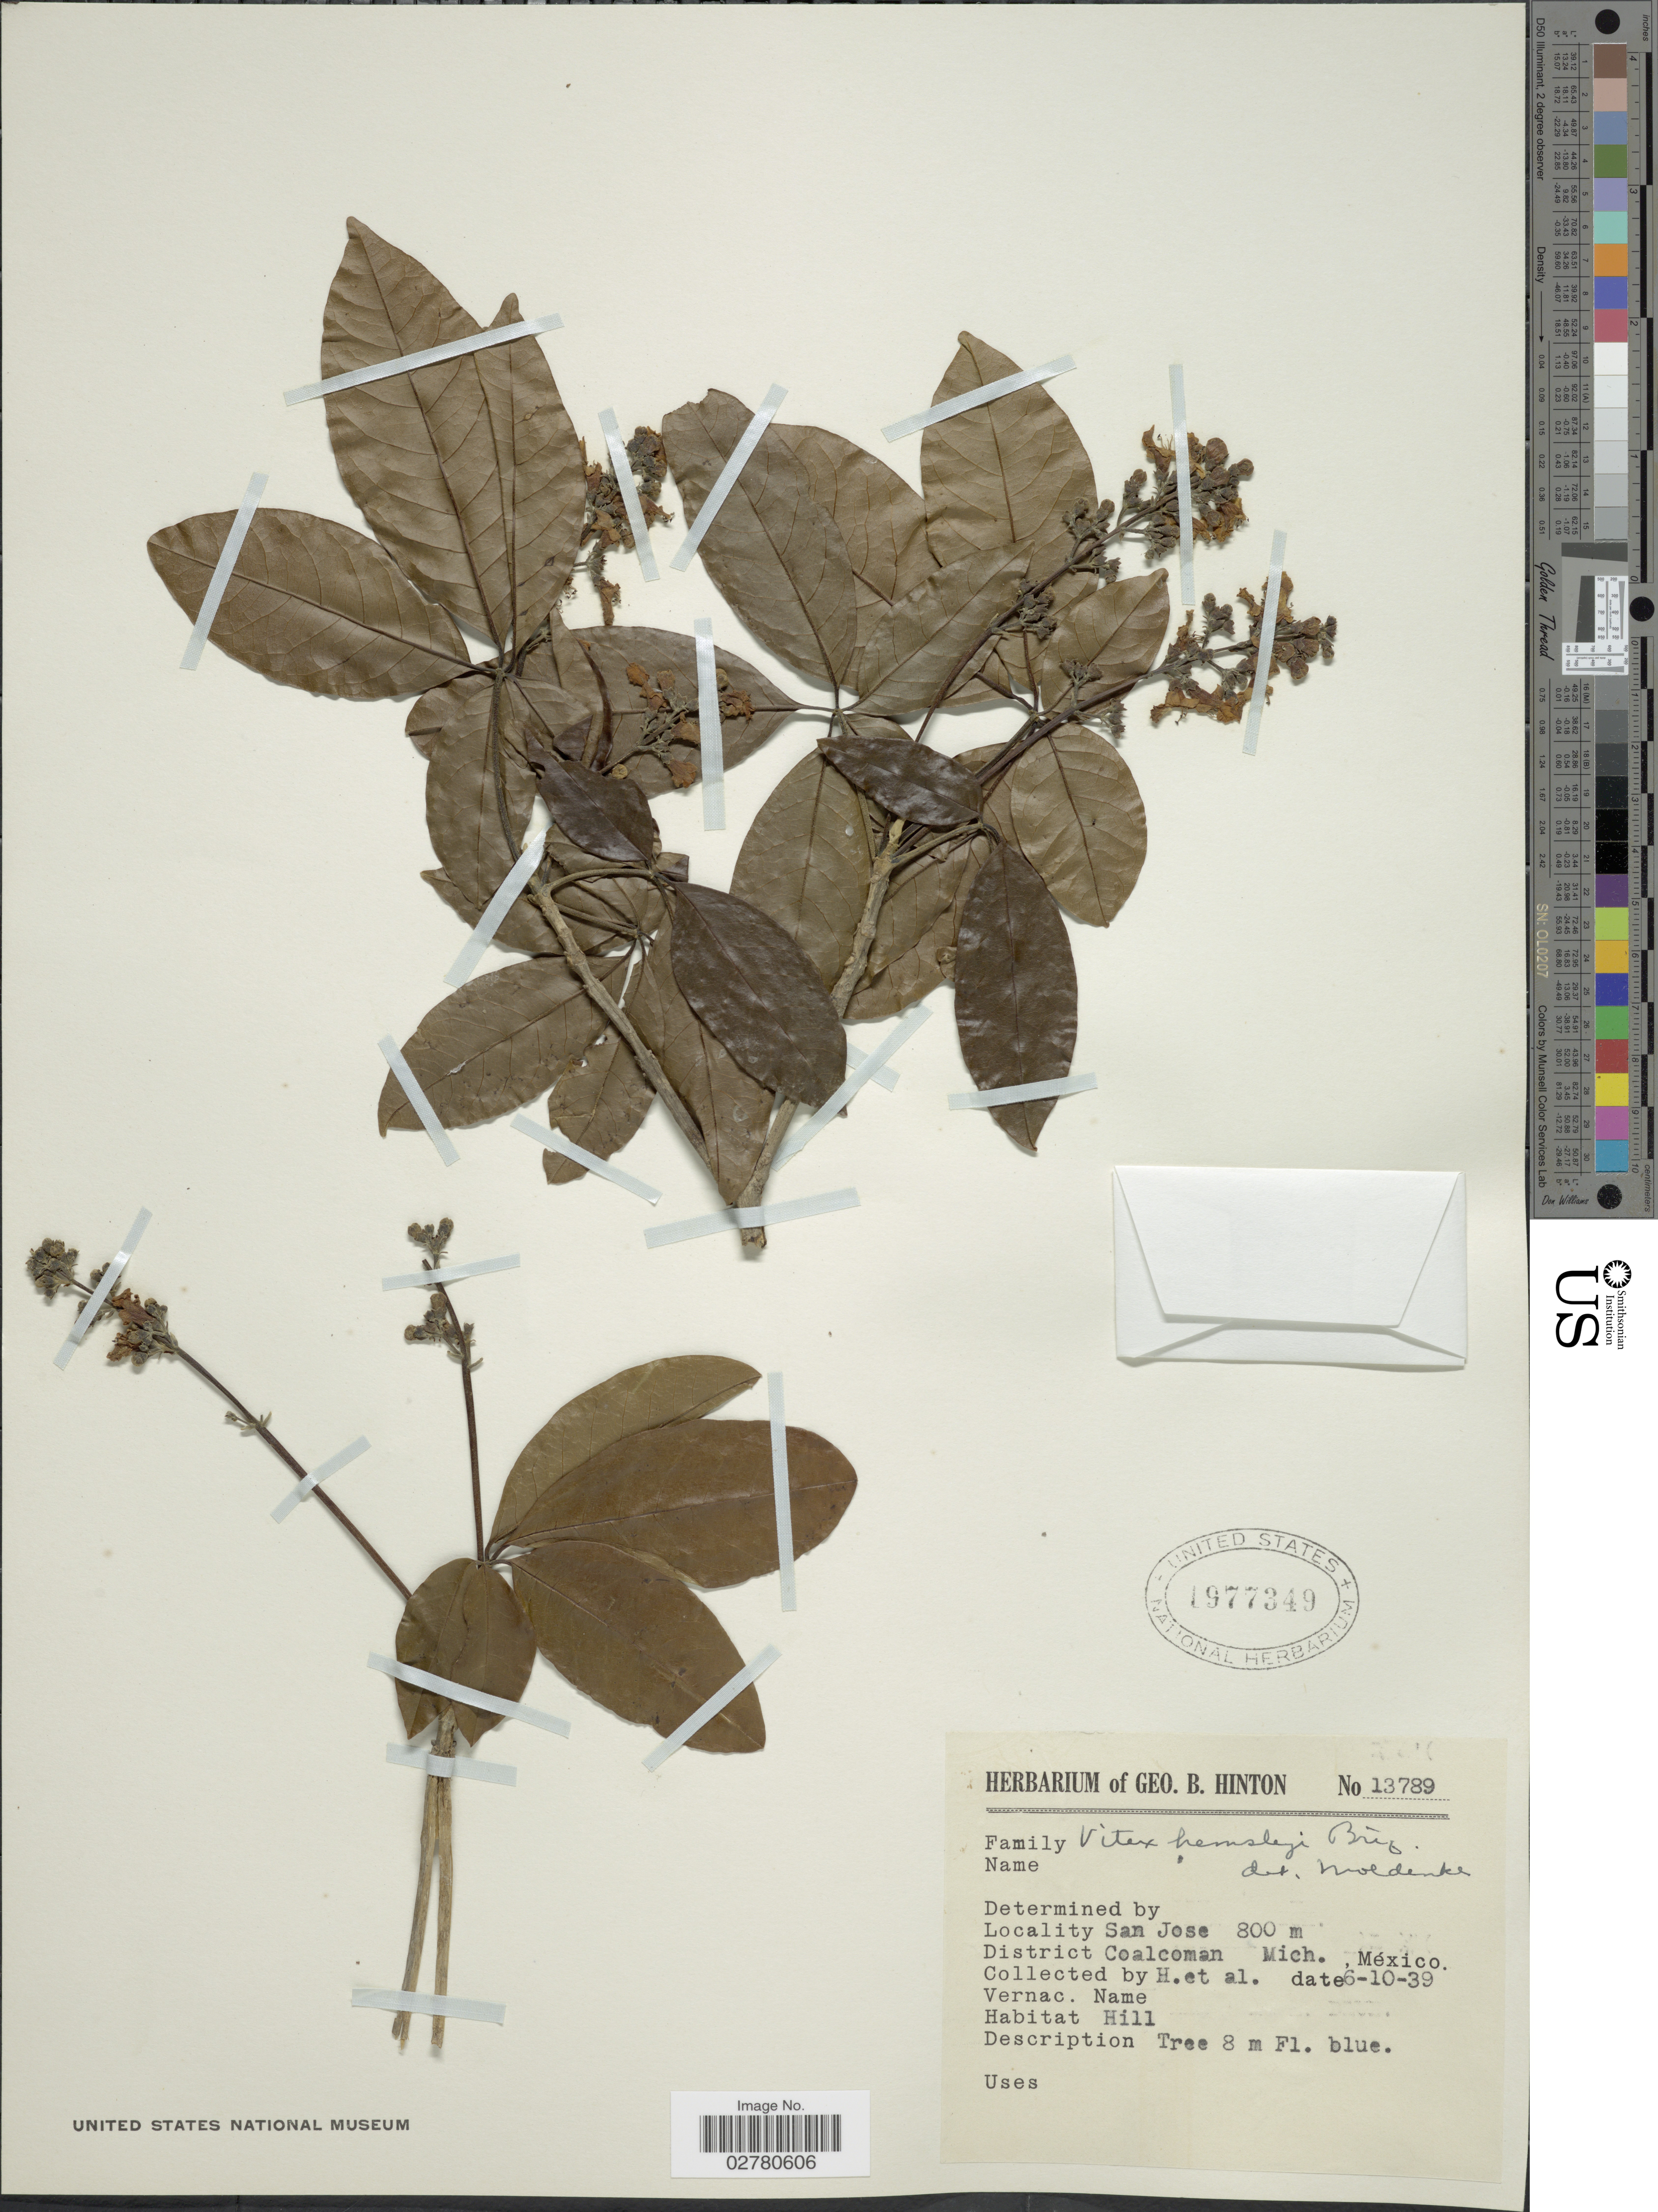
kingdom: Plantae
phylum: Tracheophyta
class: Magnoliopsida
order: Lamiales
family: Lamiaceae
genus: Vitex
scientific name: Vitex hemsleyi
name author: Briq.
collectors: G. B. Hinton & et al.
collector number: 13789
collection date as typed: Transcribed d/m/y: 10/6/39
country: Mexico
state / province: Michoacán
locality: San Jose. District Coalcoman.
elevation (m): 800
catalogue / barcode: US 1977349